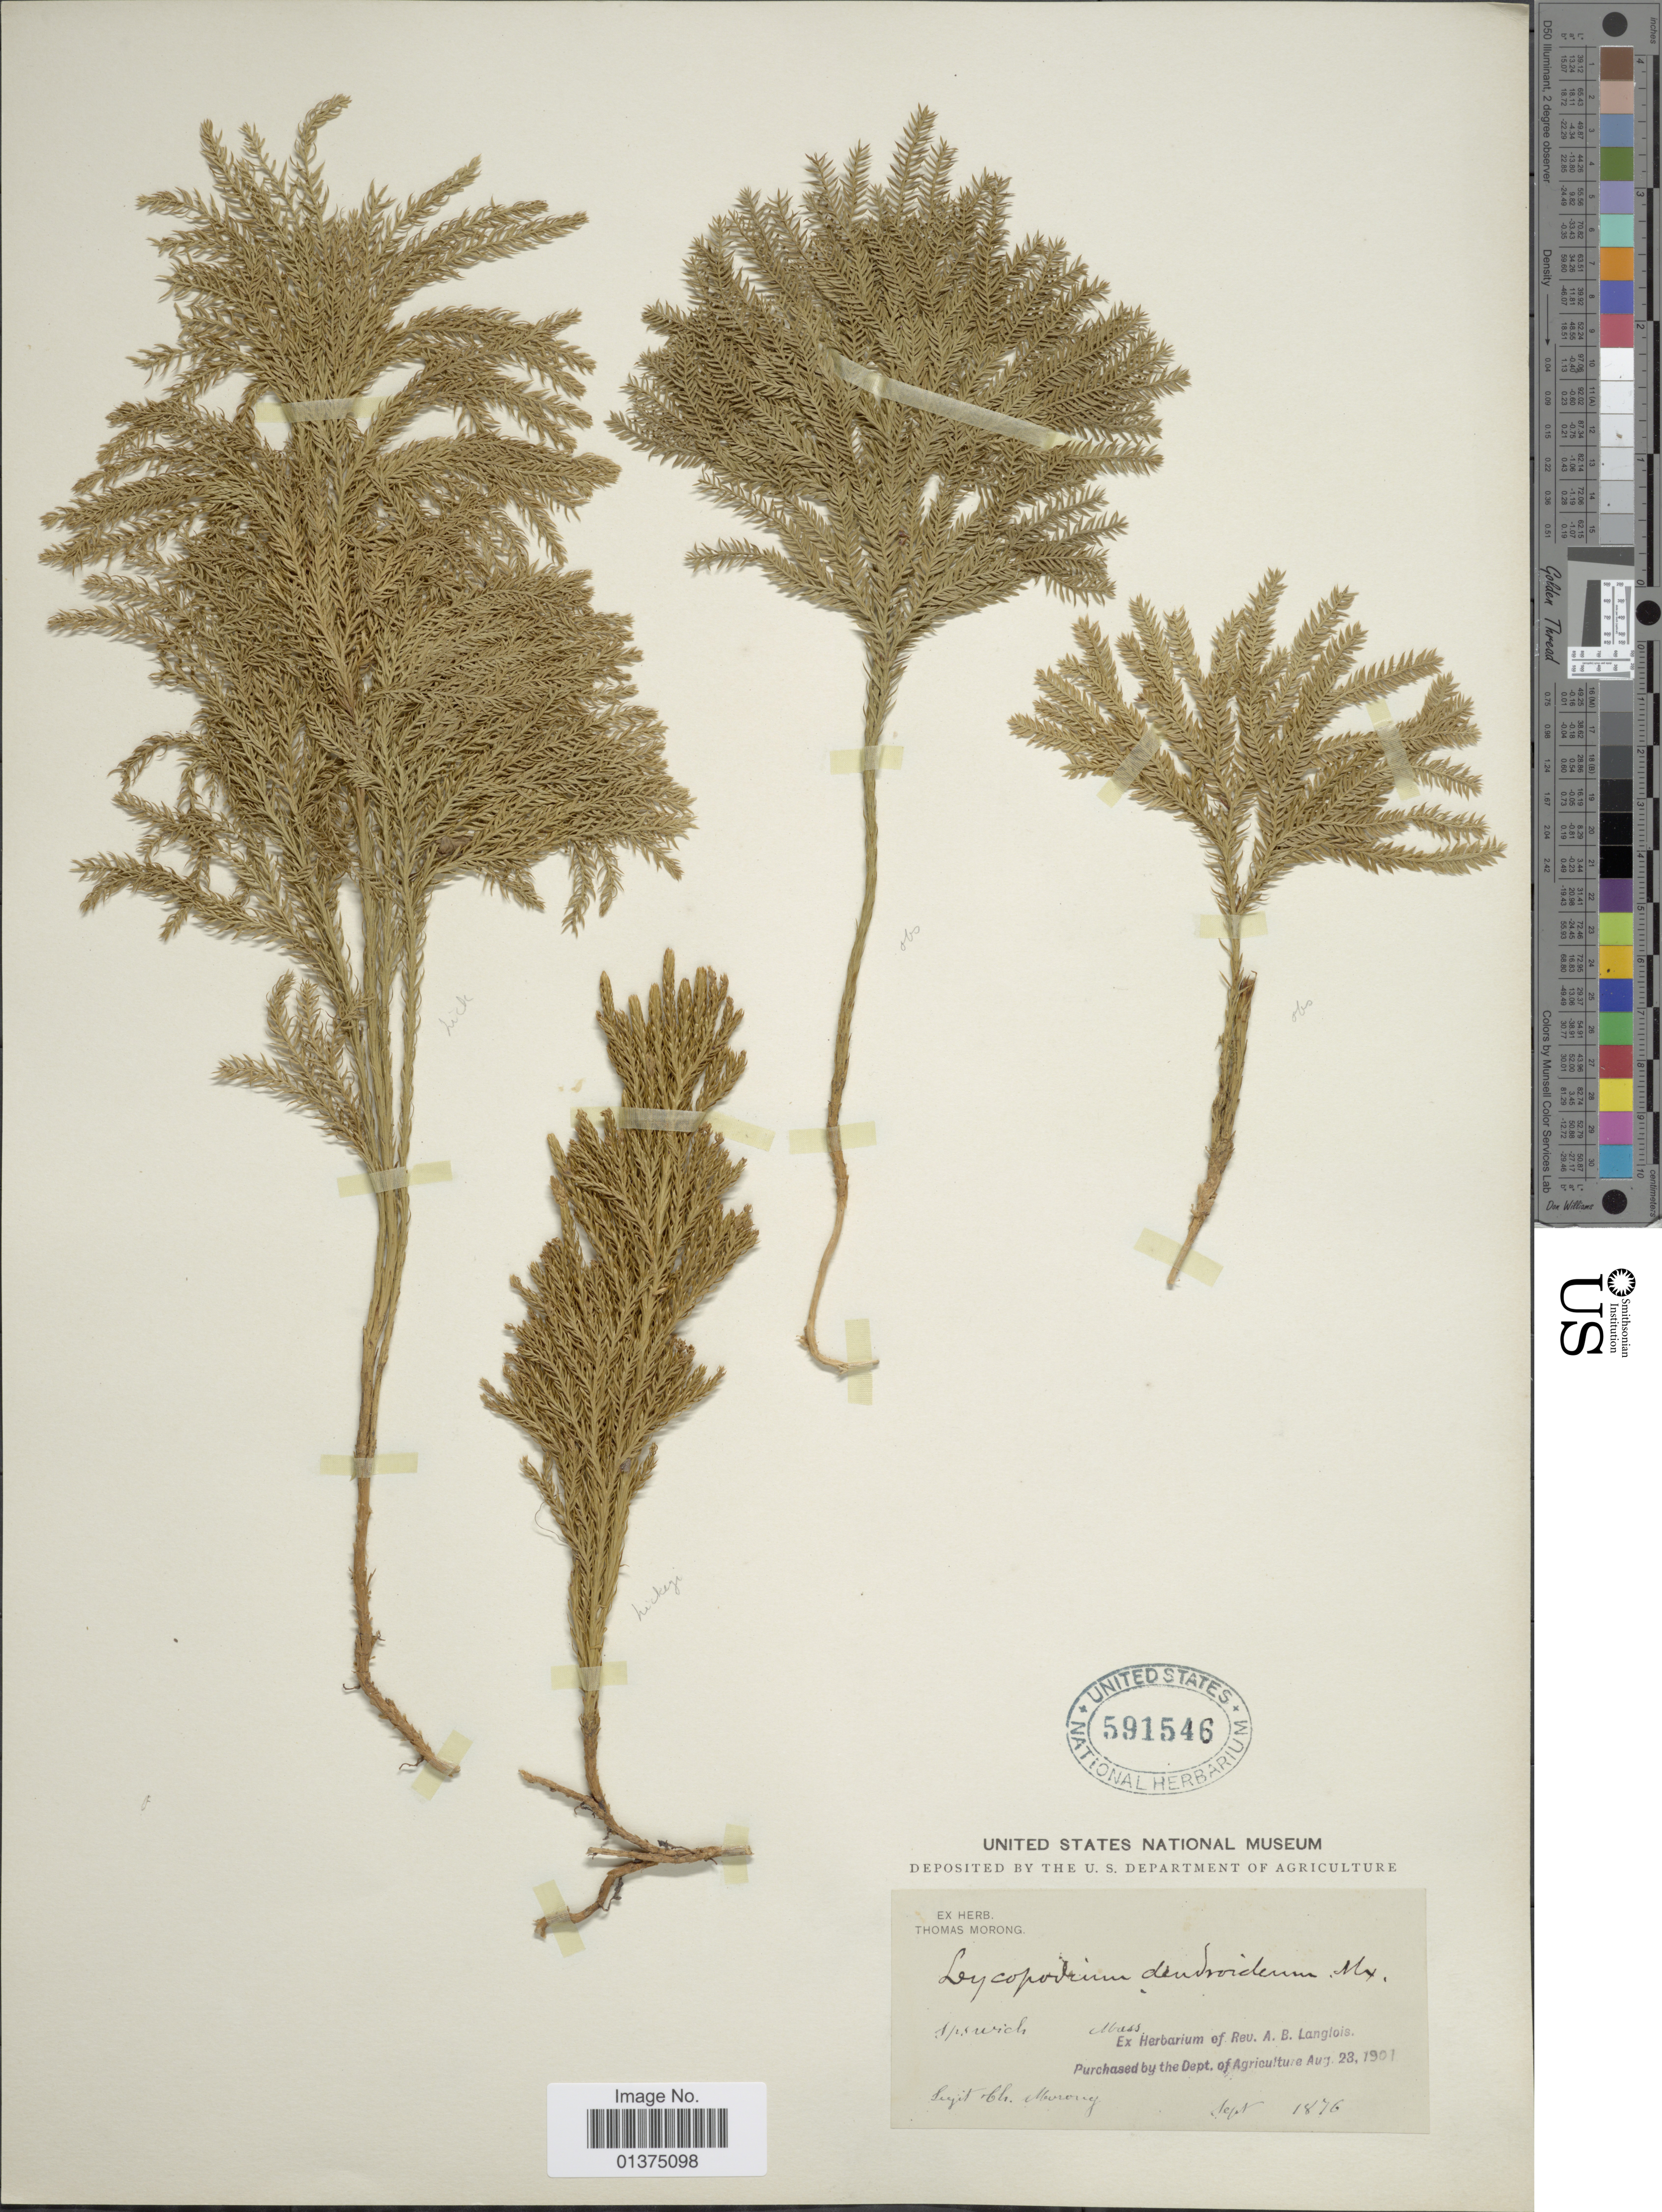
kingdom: Plantae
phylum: Tracheophyta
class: Lycopodiopsida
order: Lycopodiales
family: Lycopodiaceae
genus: Dendrolycopodium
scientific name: Dendrolycopodium dendroideum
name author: (Michx.) A. Haines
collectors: ex herb. T. Morong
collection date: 1876-09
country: United States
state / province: Massachusetts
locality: Ipswitch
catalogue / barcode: US 591546